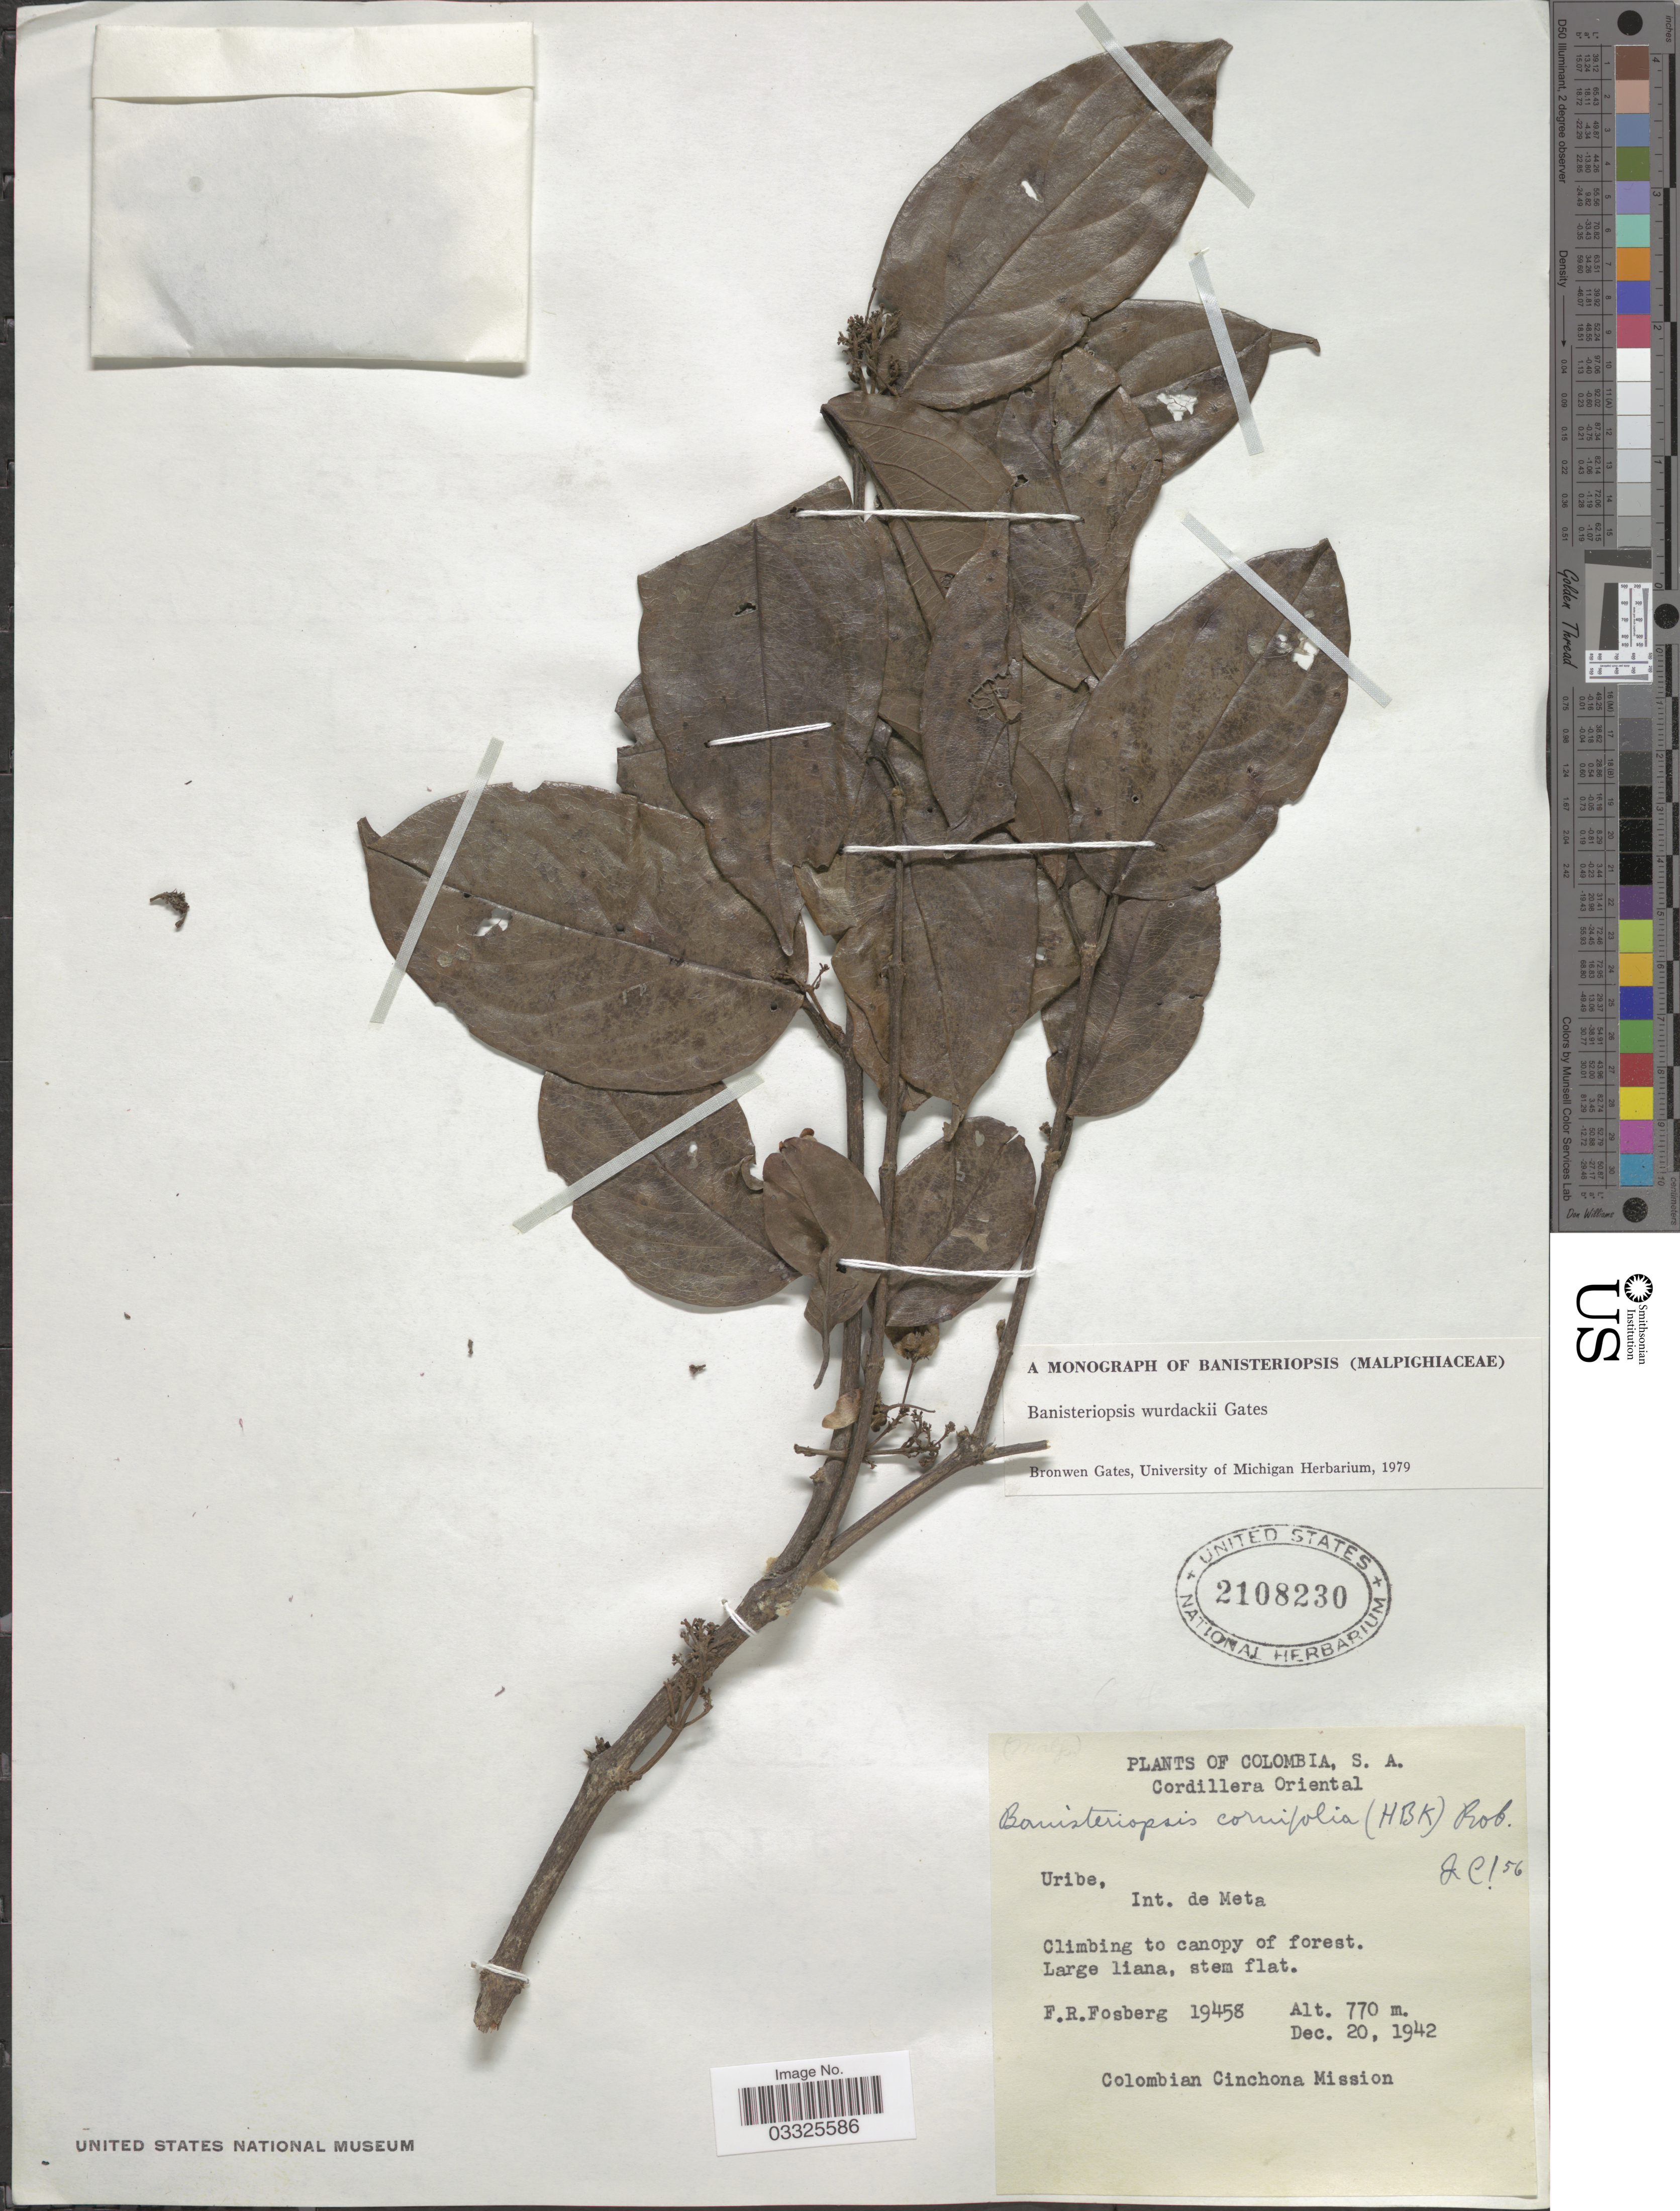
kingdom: Plantae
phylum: Tracheophyta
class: Magnoliopsida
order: Malpighiales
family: Malpighiaceae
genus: Bronwenia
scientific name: Bronwenia wurdackii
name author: (B. Gates) W.R. Anderson & C. Davis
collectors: F. R. Fosberg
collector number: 19458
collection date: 1942-12-20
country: Colombia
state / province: Meta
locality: Cordillera Oriental. Uribe, Int. de Meta.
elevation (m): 770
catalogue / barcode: US 2108230